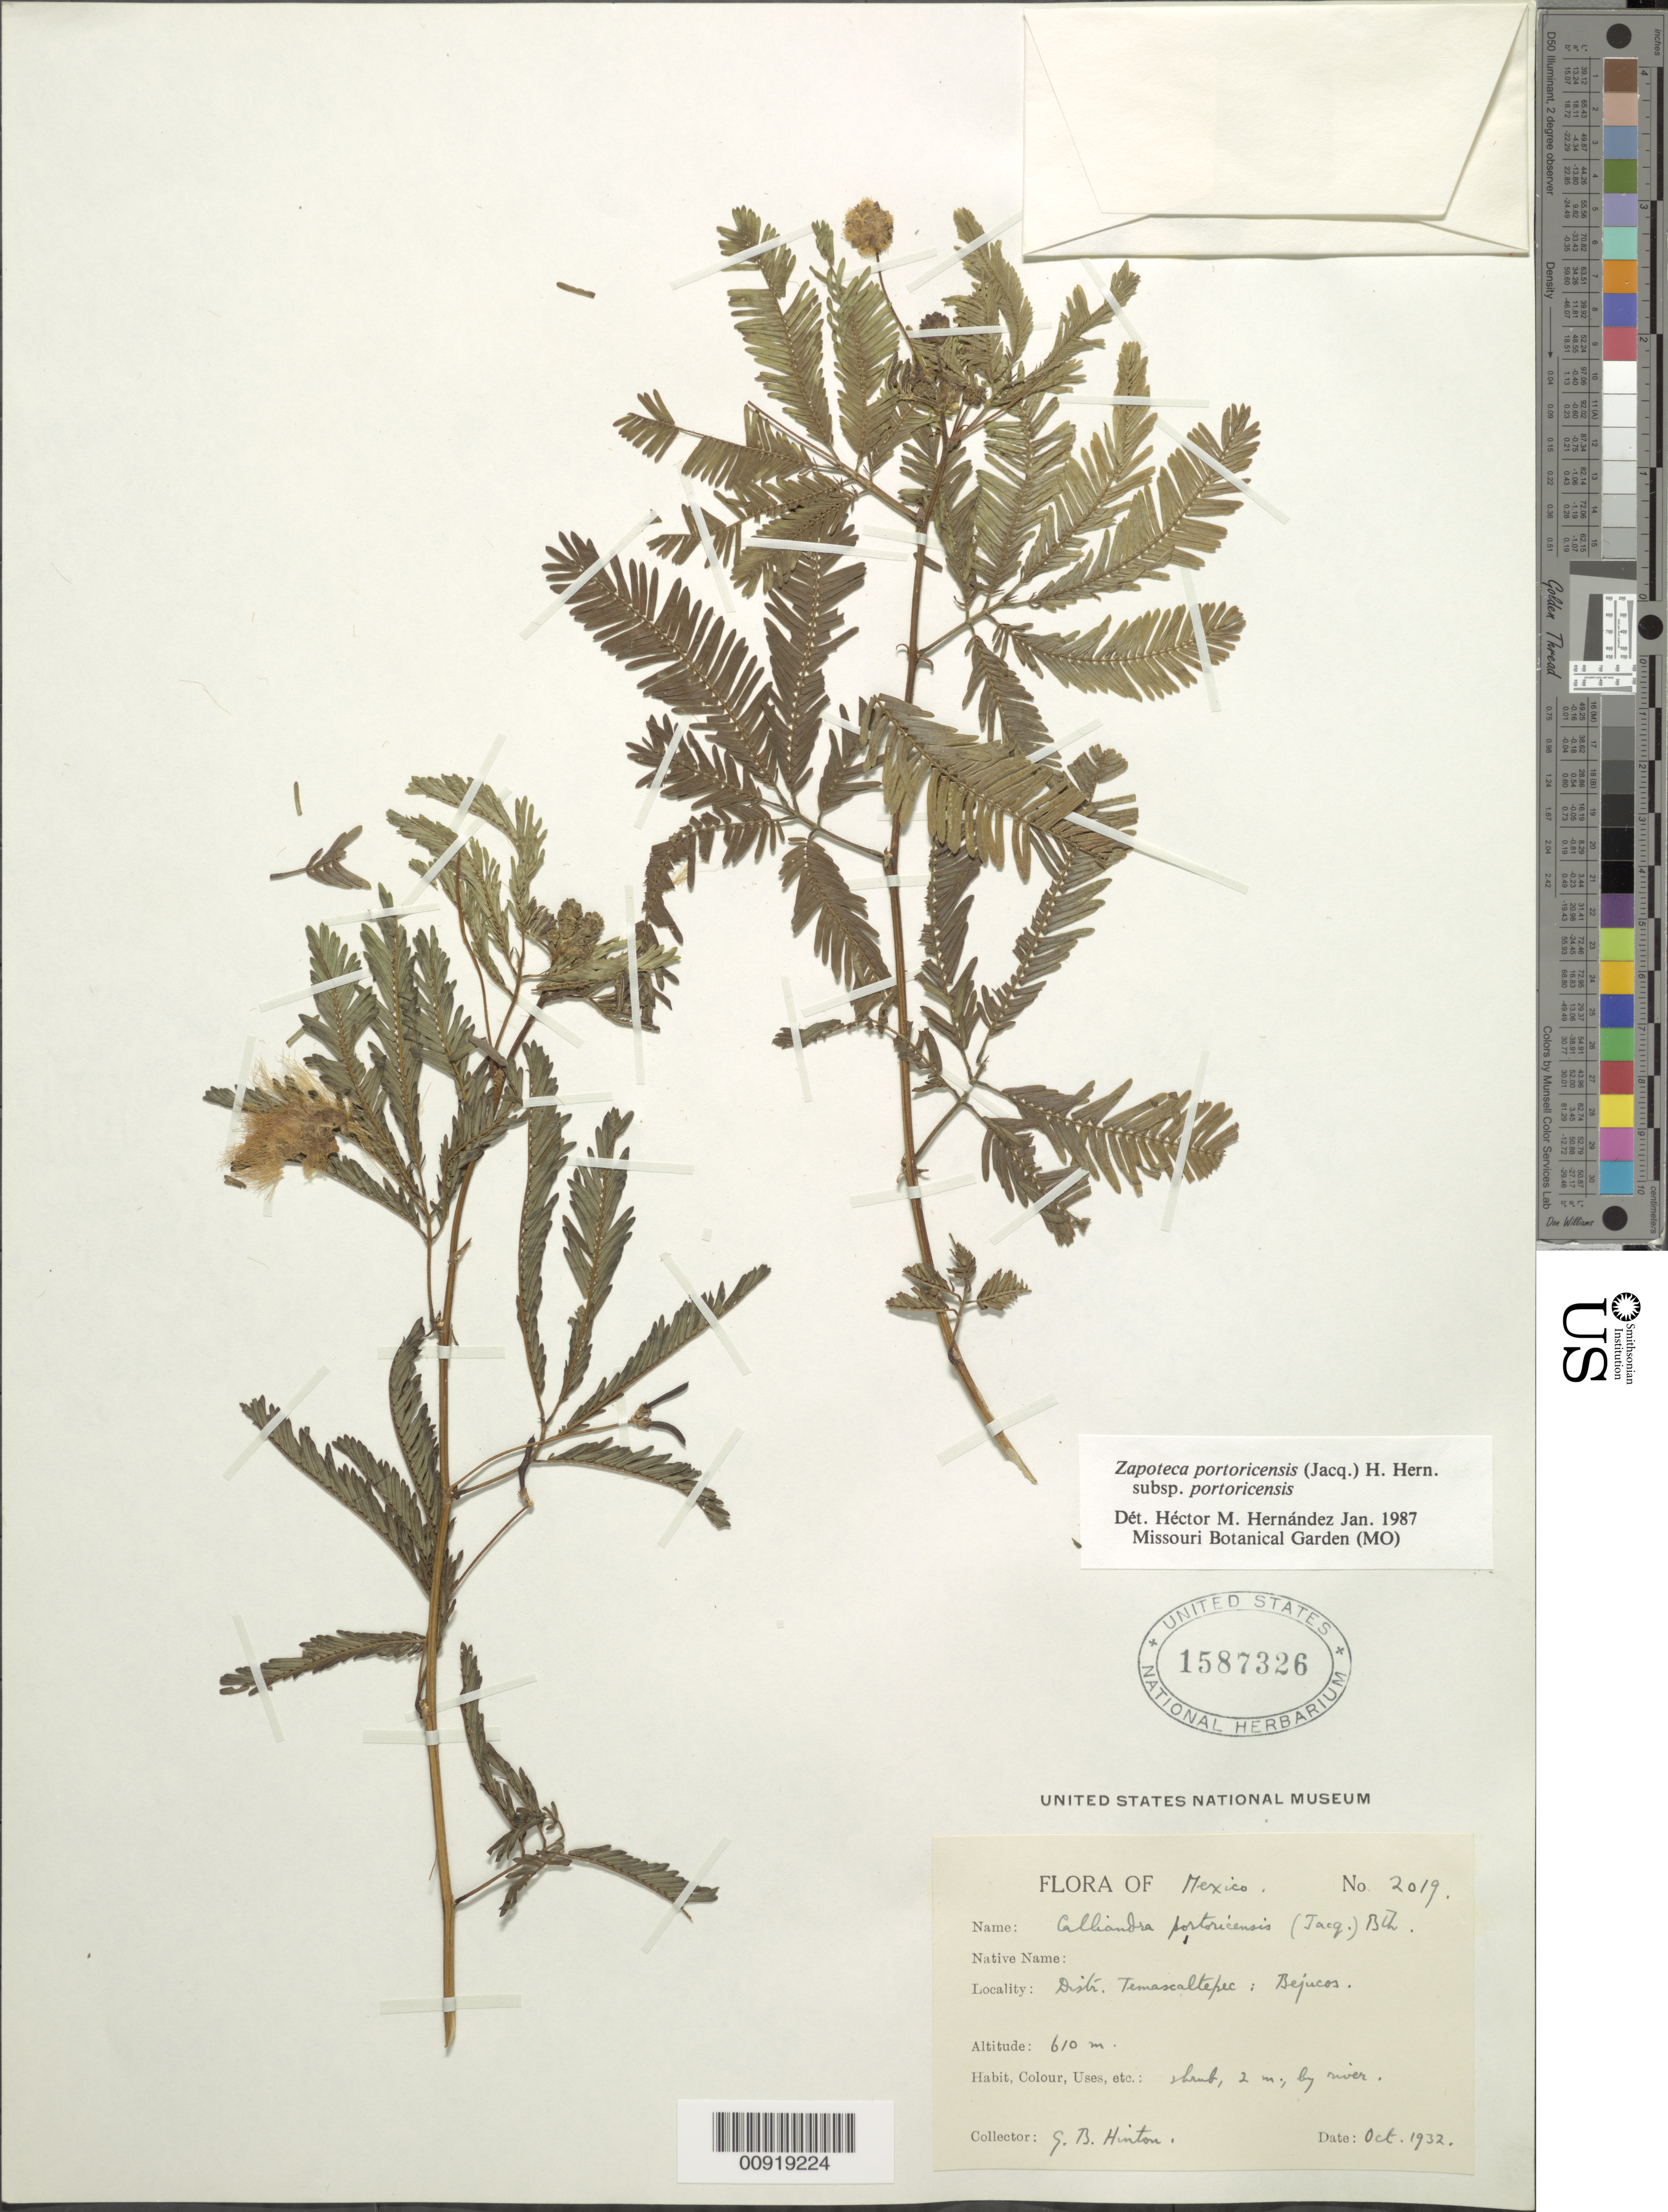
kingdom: Plantae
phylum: Tracheophyta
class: Magnoliopsida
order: Fabales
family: Fabaceae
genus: Zapoteca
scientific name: Zapoteca portoricensis subsp. portoricensis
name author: (Jacq.) H.M. Hern.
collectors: G. B. Hinton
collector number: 2019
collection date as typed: Oct 1932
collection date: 1932-10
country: Mexico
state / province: México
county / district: Temascaltepec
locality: State of Mexico: Distr. Temascaltepec: Bejucos.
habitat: By the river.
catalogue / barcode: US 1587326